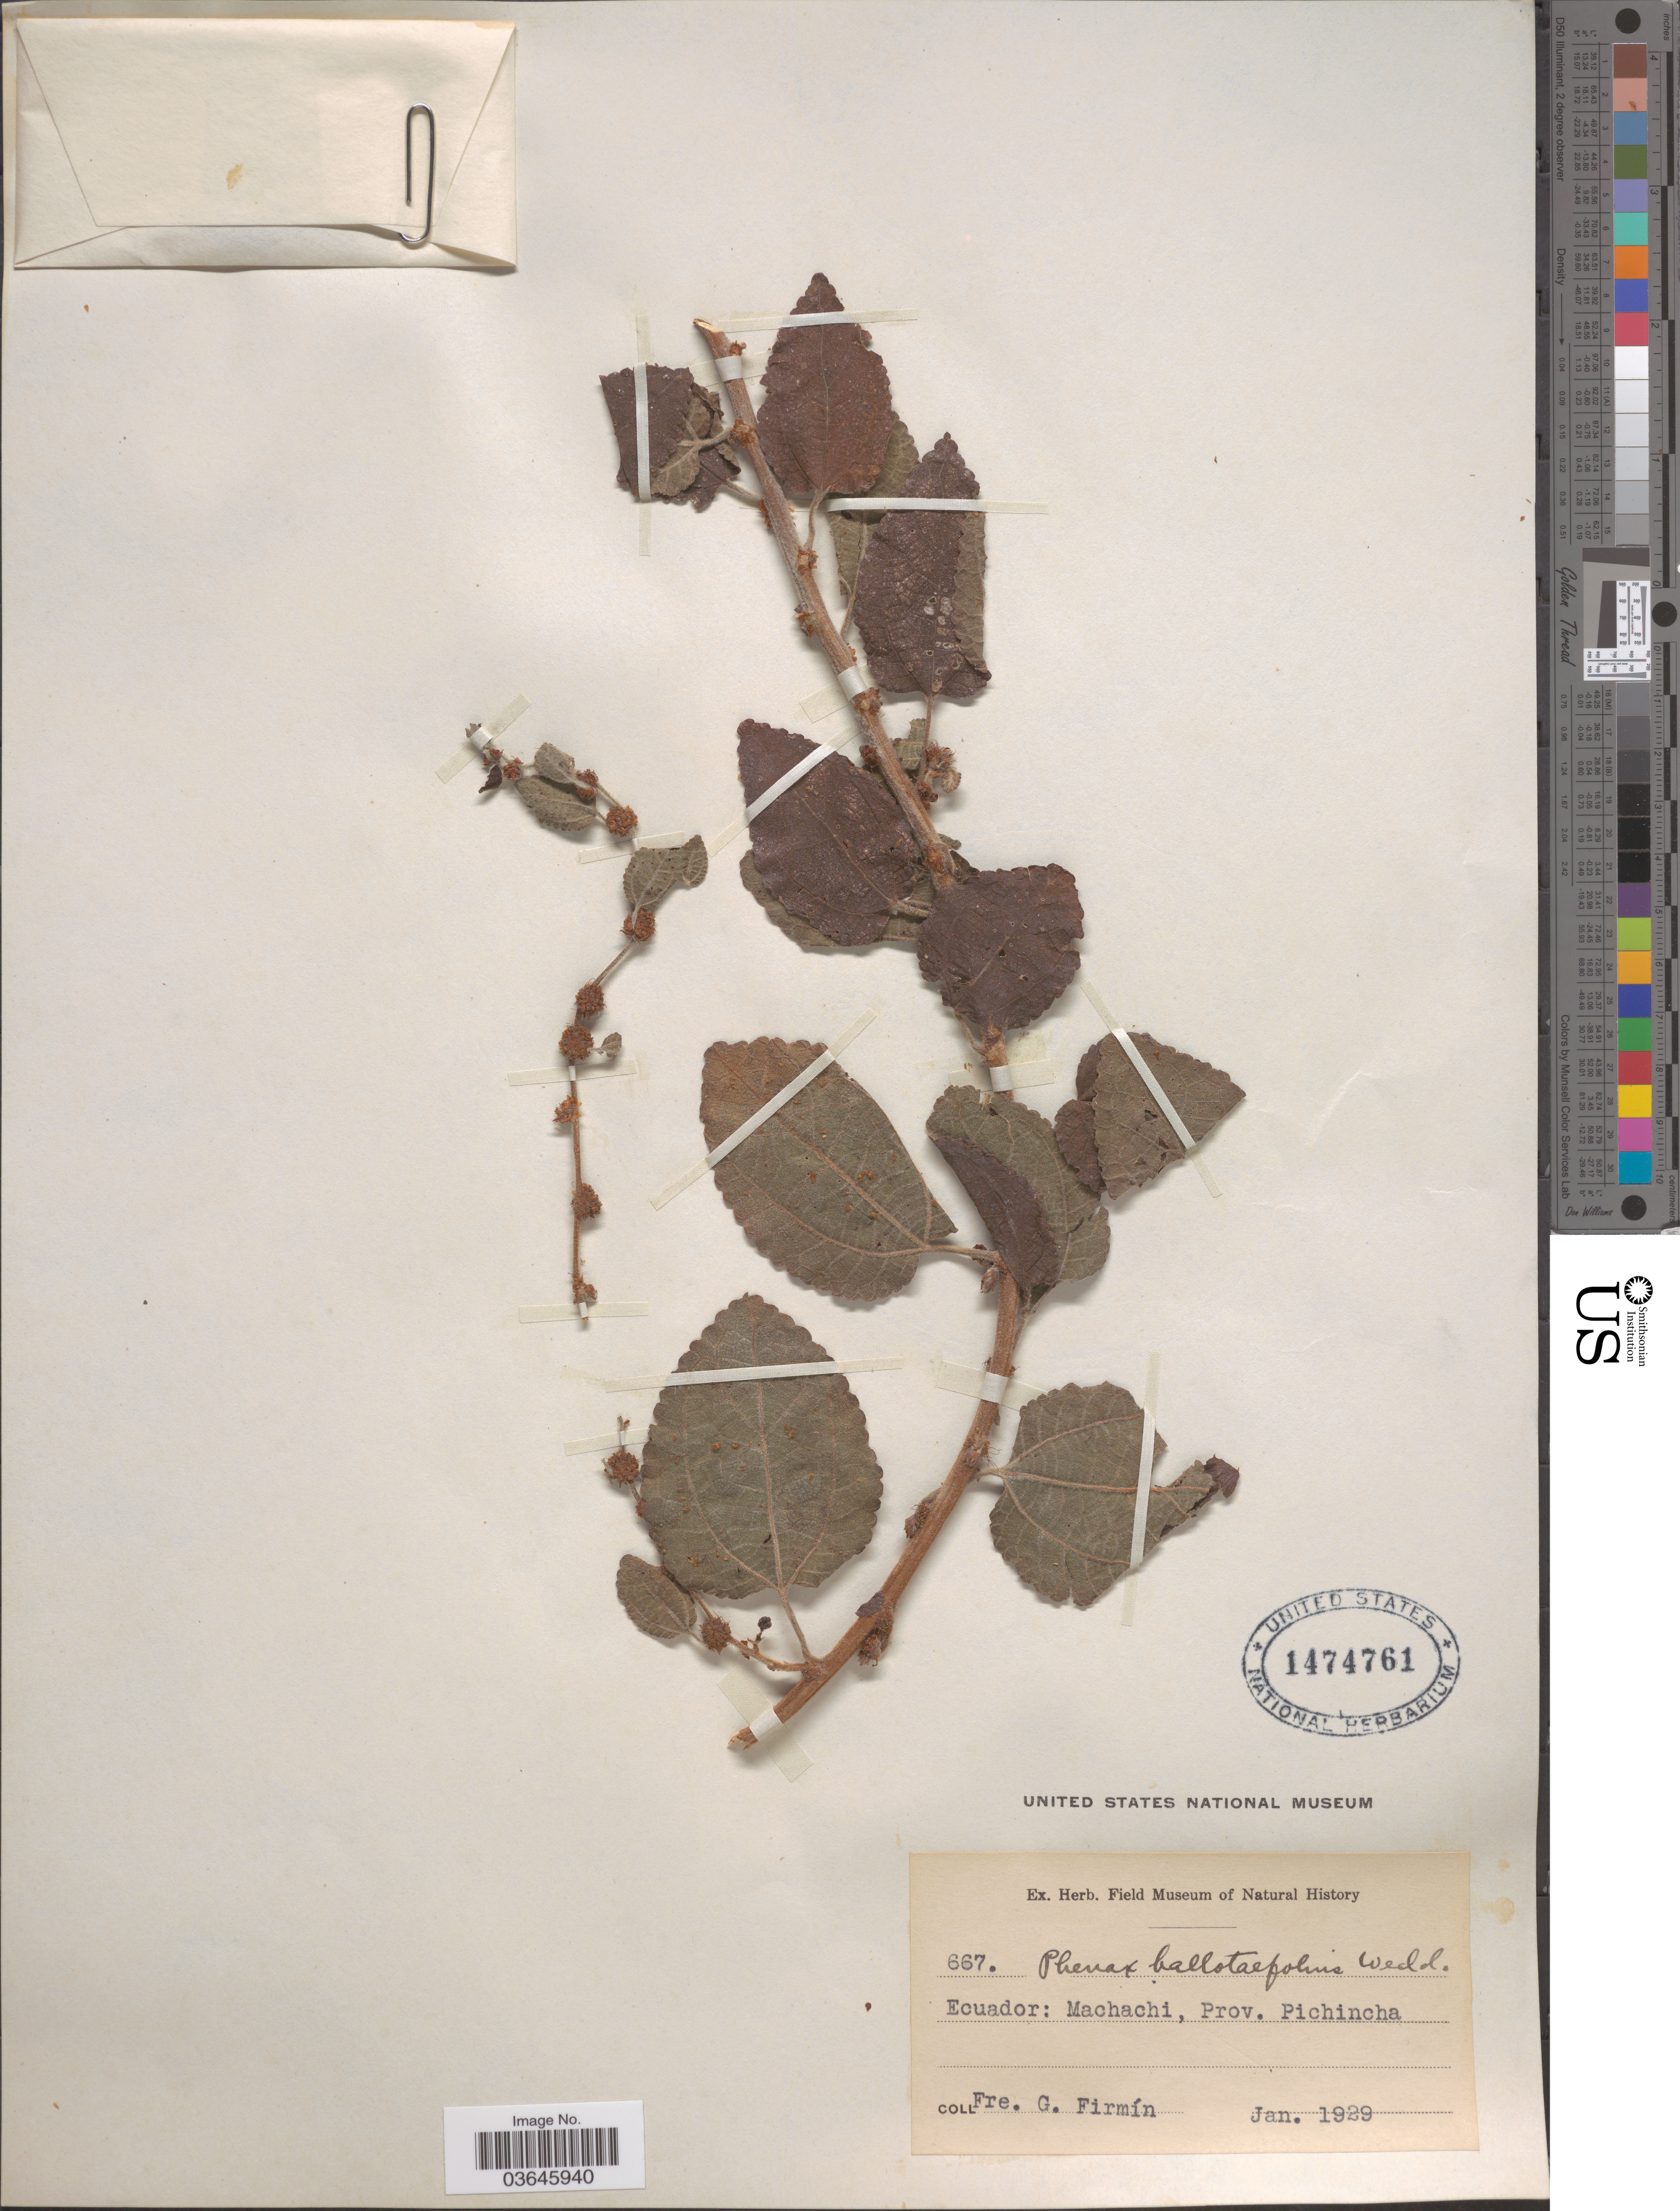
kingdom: Plantae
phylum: Tracheophyta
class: Magnoliopsida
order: Rosales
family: Urticaceae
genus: Phenax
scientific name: Phenax rugosus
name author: (Poir.) Wedd.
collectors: F. Firmin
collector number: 667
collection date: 1929-01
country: Ecuador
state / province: Pichincha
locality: Machachi.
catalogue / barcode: US 1474761